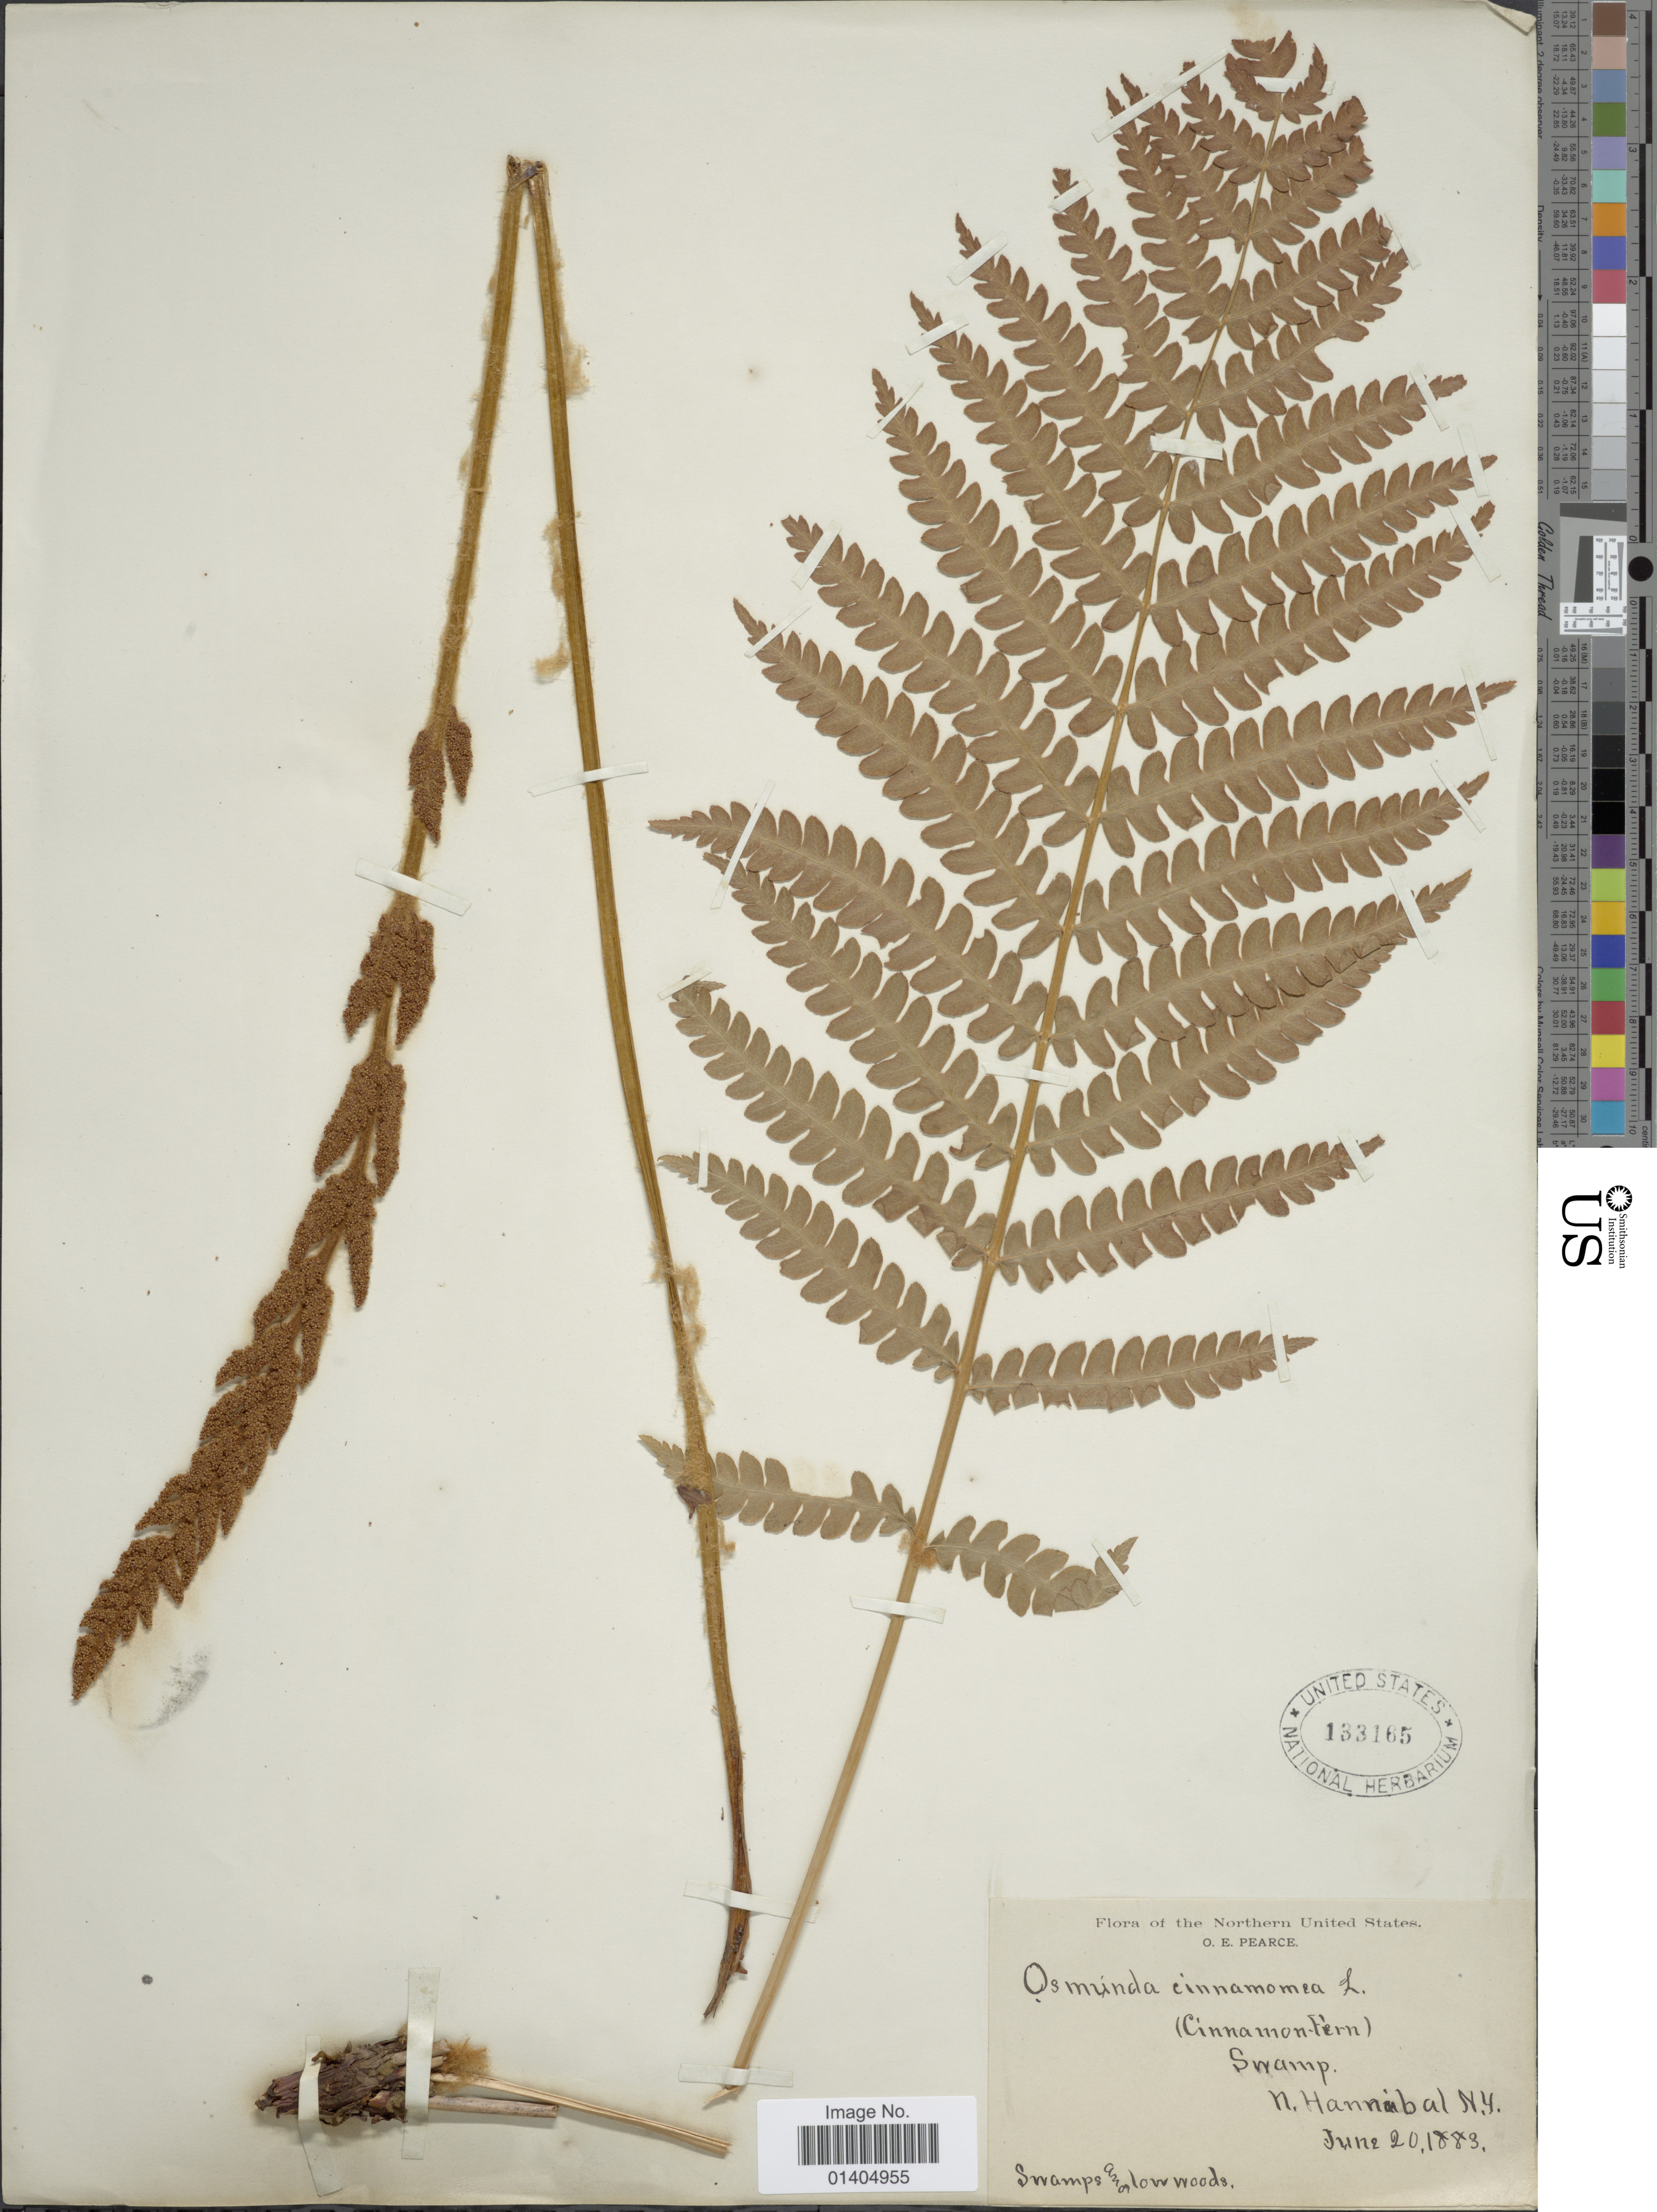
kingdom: Plantae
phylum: Tracheophyta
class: Polypodiopsida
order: Osmundales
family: Osmundaceae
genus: Osmundastrum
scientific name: Osmundastrum cinnamomeum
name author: (L.) C. Presl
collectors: O. E. Pearce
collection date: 1883-06-20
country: United States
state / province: New York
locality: N Hannibal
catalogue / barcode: US 133165